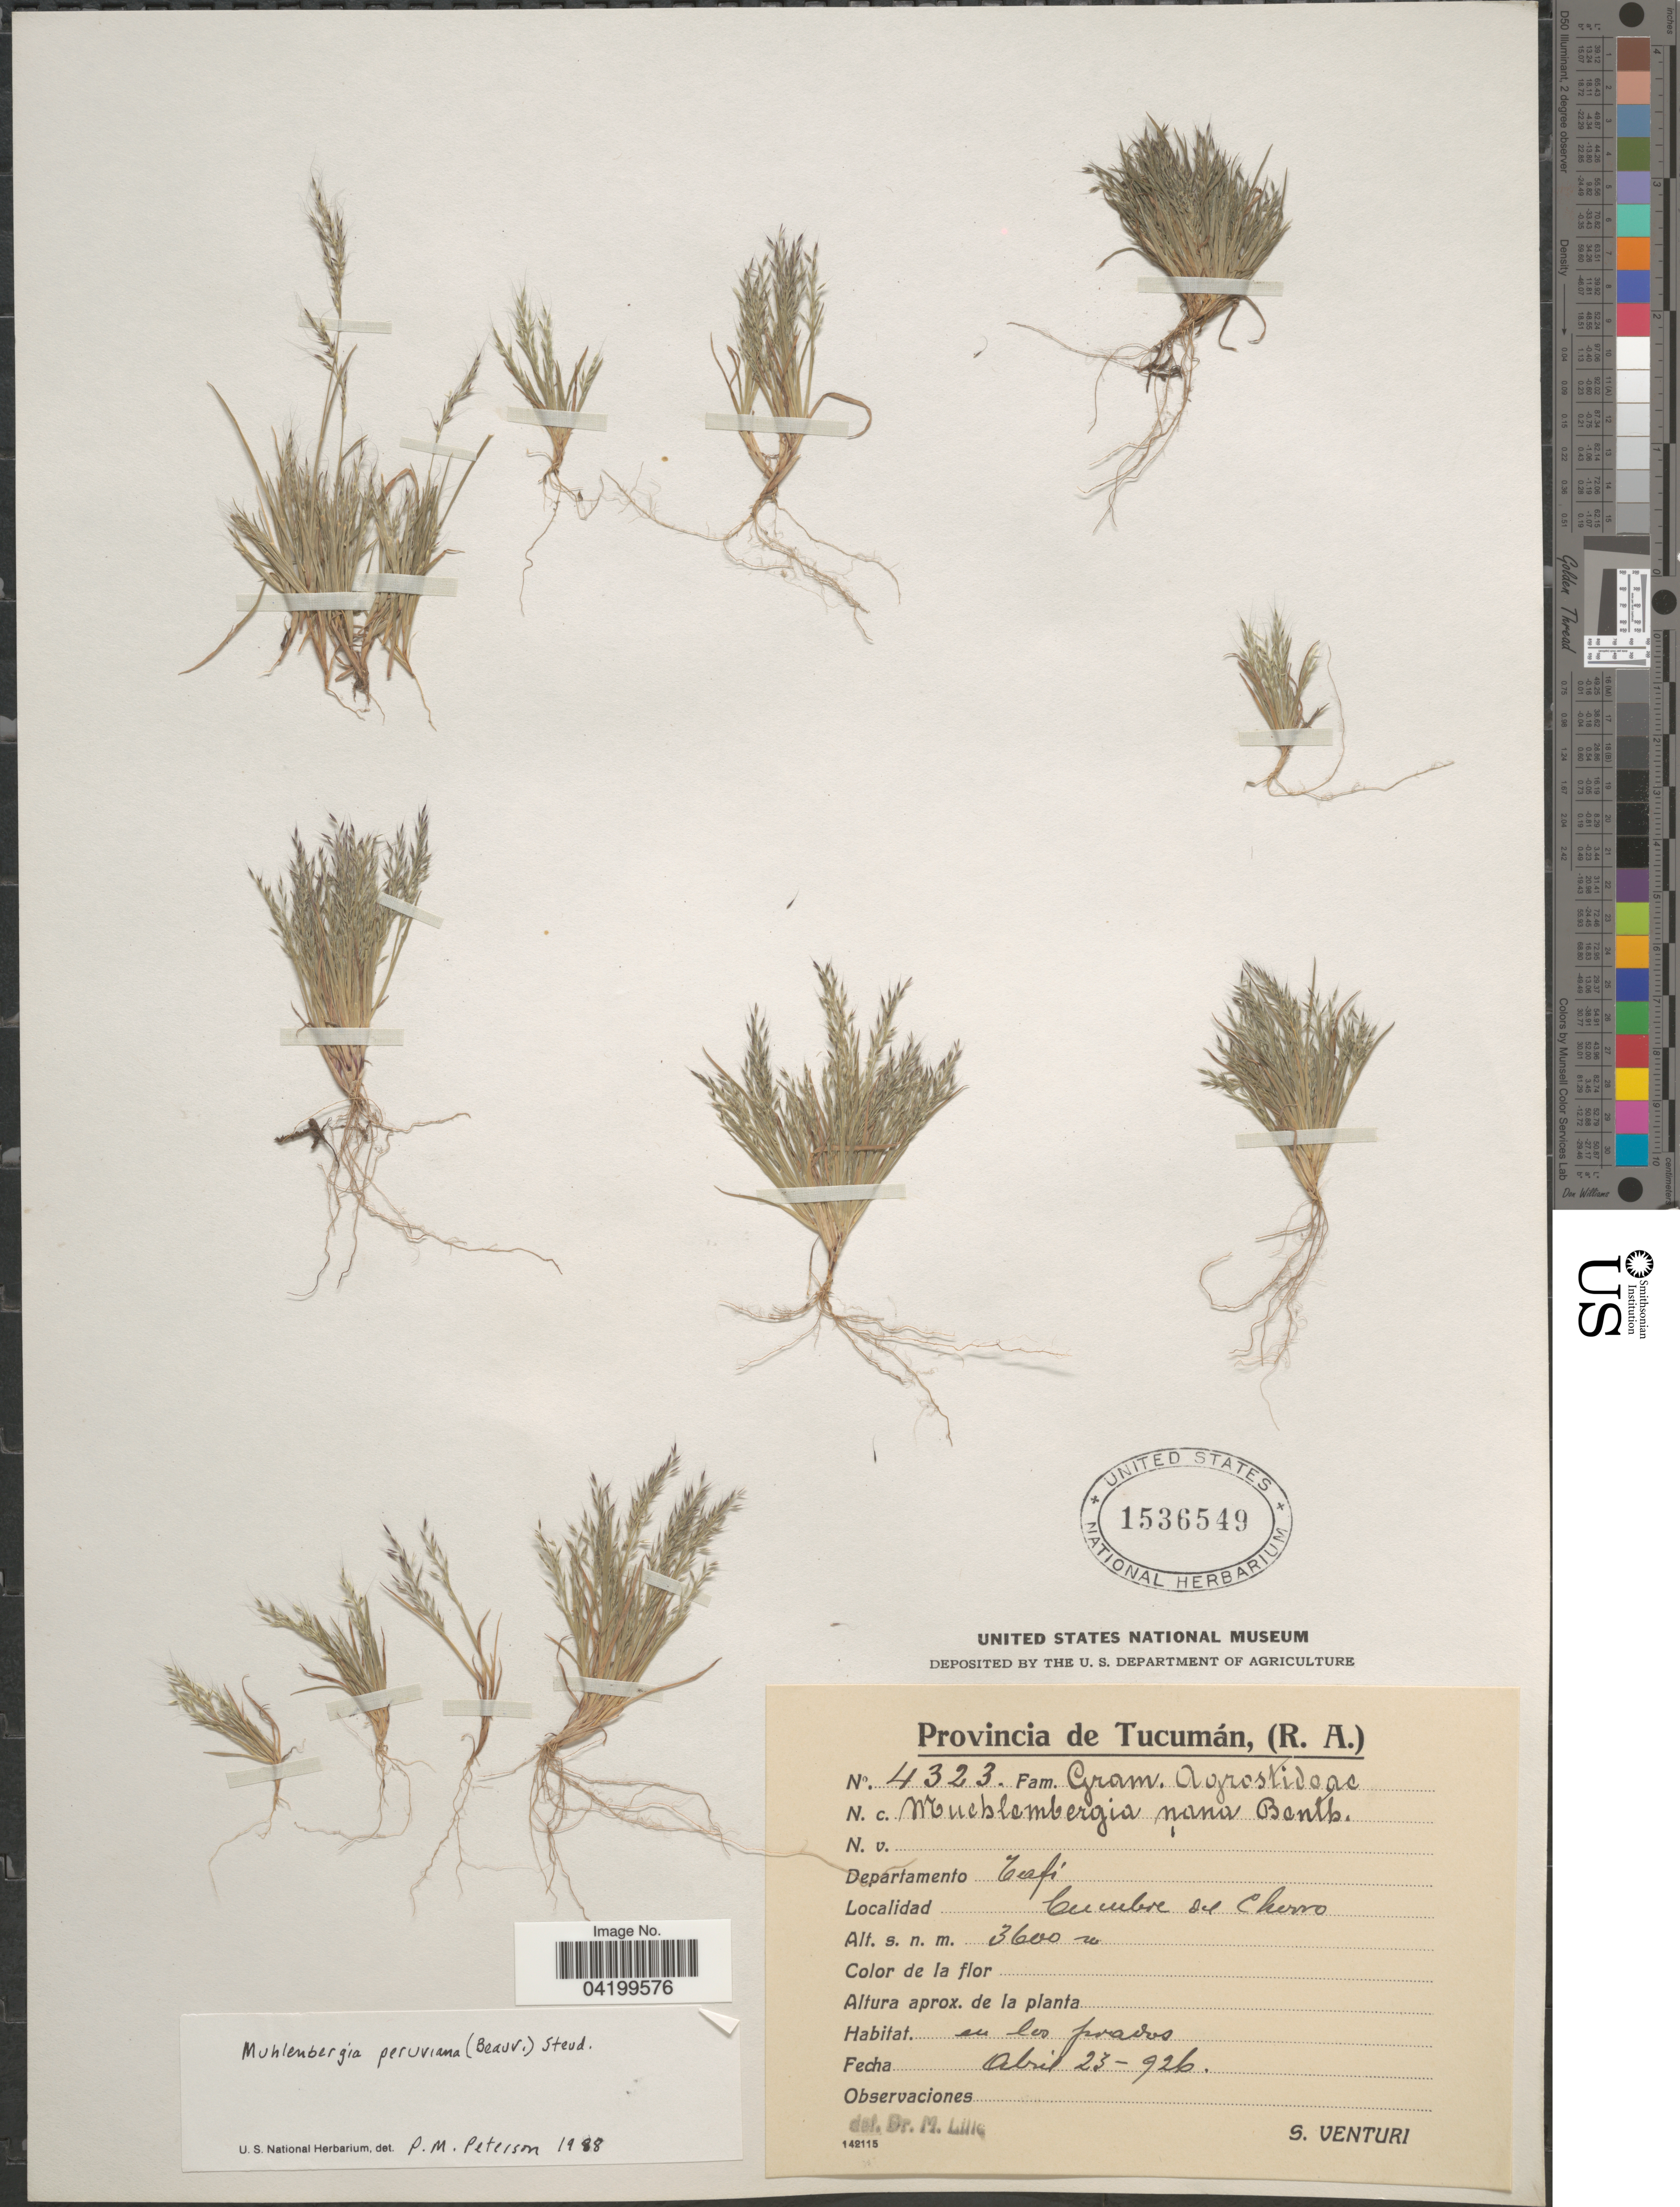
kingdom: Plantae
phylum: Tracheophyta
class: Liliopsida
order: Poales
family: Poaceae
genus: Muhlenbergia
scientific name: Muhlenbergia peruviana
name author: (P. Beauv.) Steud.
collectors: S. Venturi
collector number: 4323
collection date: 1926-04-23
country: Argentina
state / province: Tucuman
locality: Departamento Tafí. Cumbre del Chorro.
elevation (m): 3600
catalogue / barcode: US 1536549